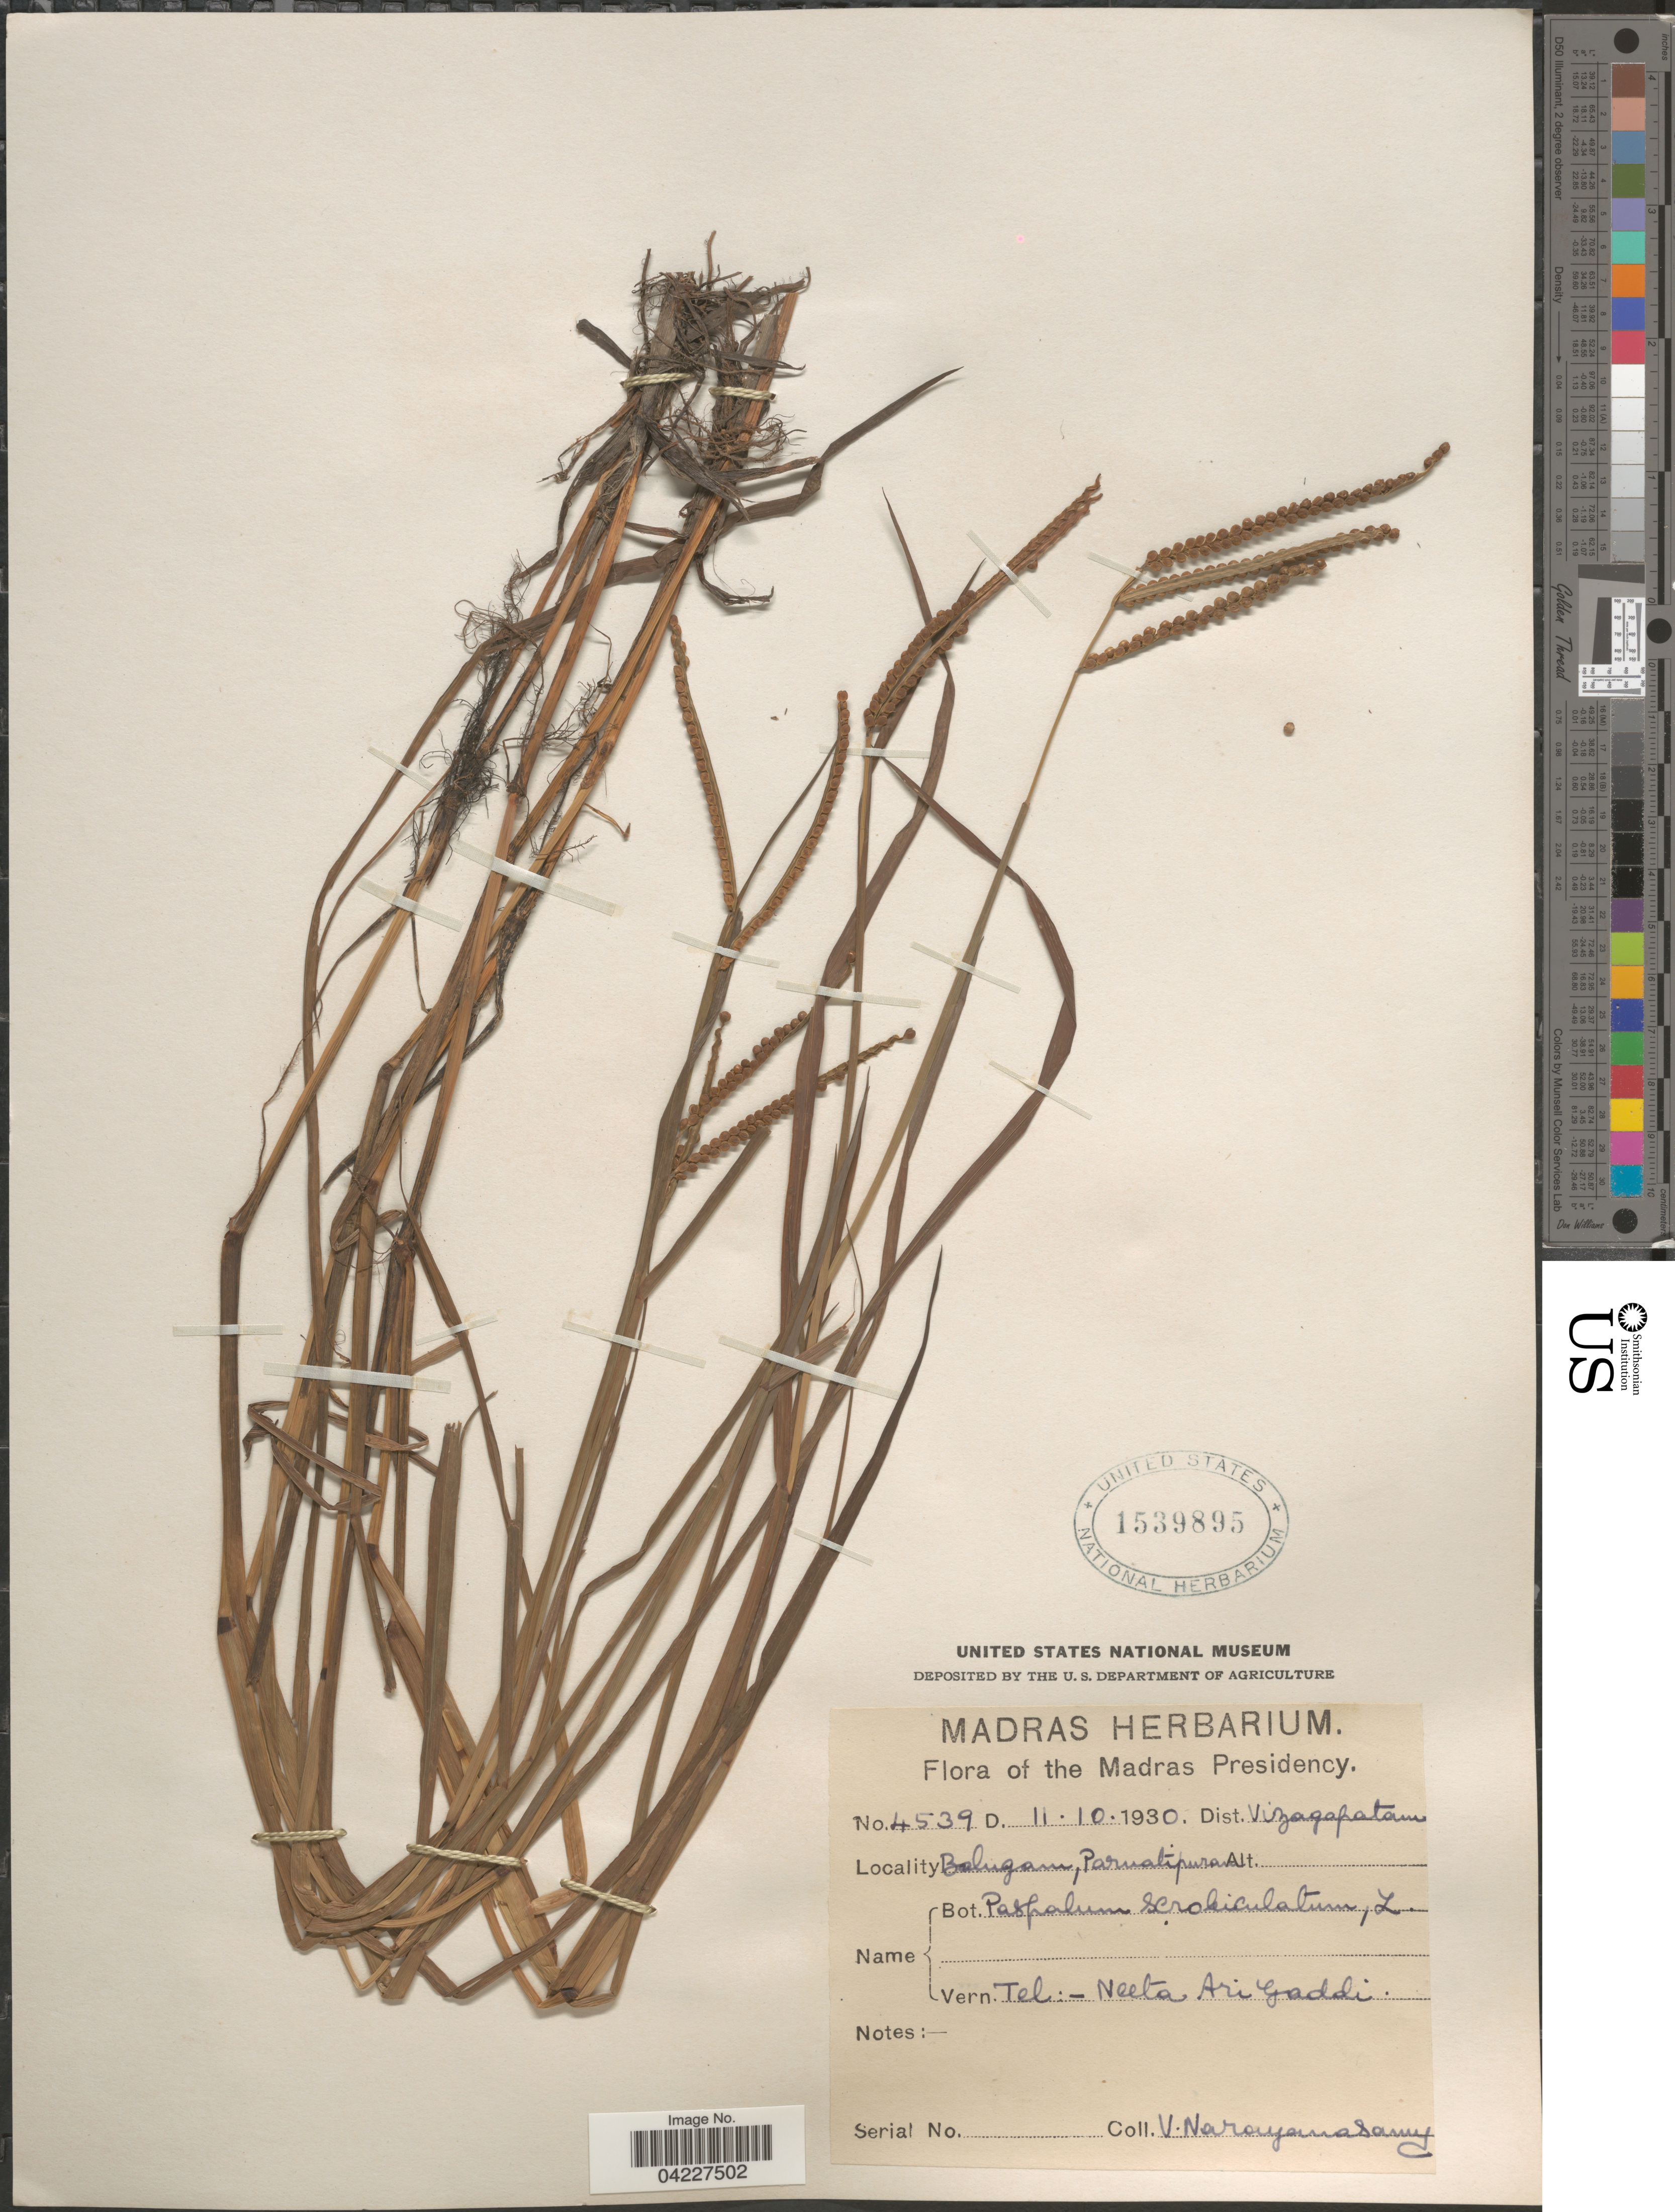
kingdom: Plantae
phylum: Tracheophyta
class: Liliopsida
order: Poales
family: Poaceae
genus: Paspalum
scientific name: Paspalum scrobiculatum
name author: L.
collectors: V. Narayanaswami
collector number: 4539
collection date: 1930-10-11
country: India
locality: The Madras Presidency. Dist. Vizagapatam. Balugam, Parvatipuram.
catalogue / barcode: US 1539895